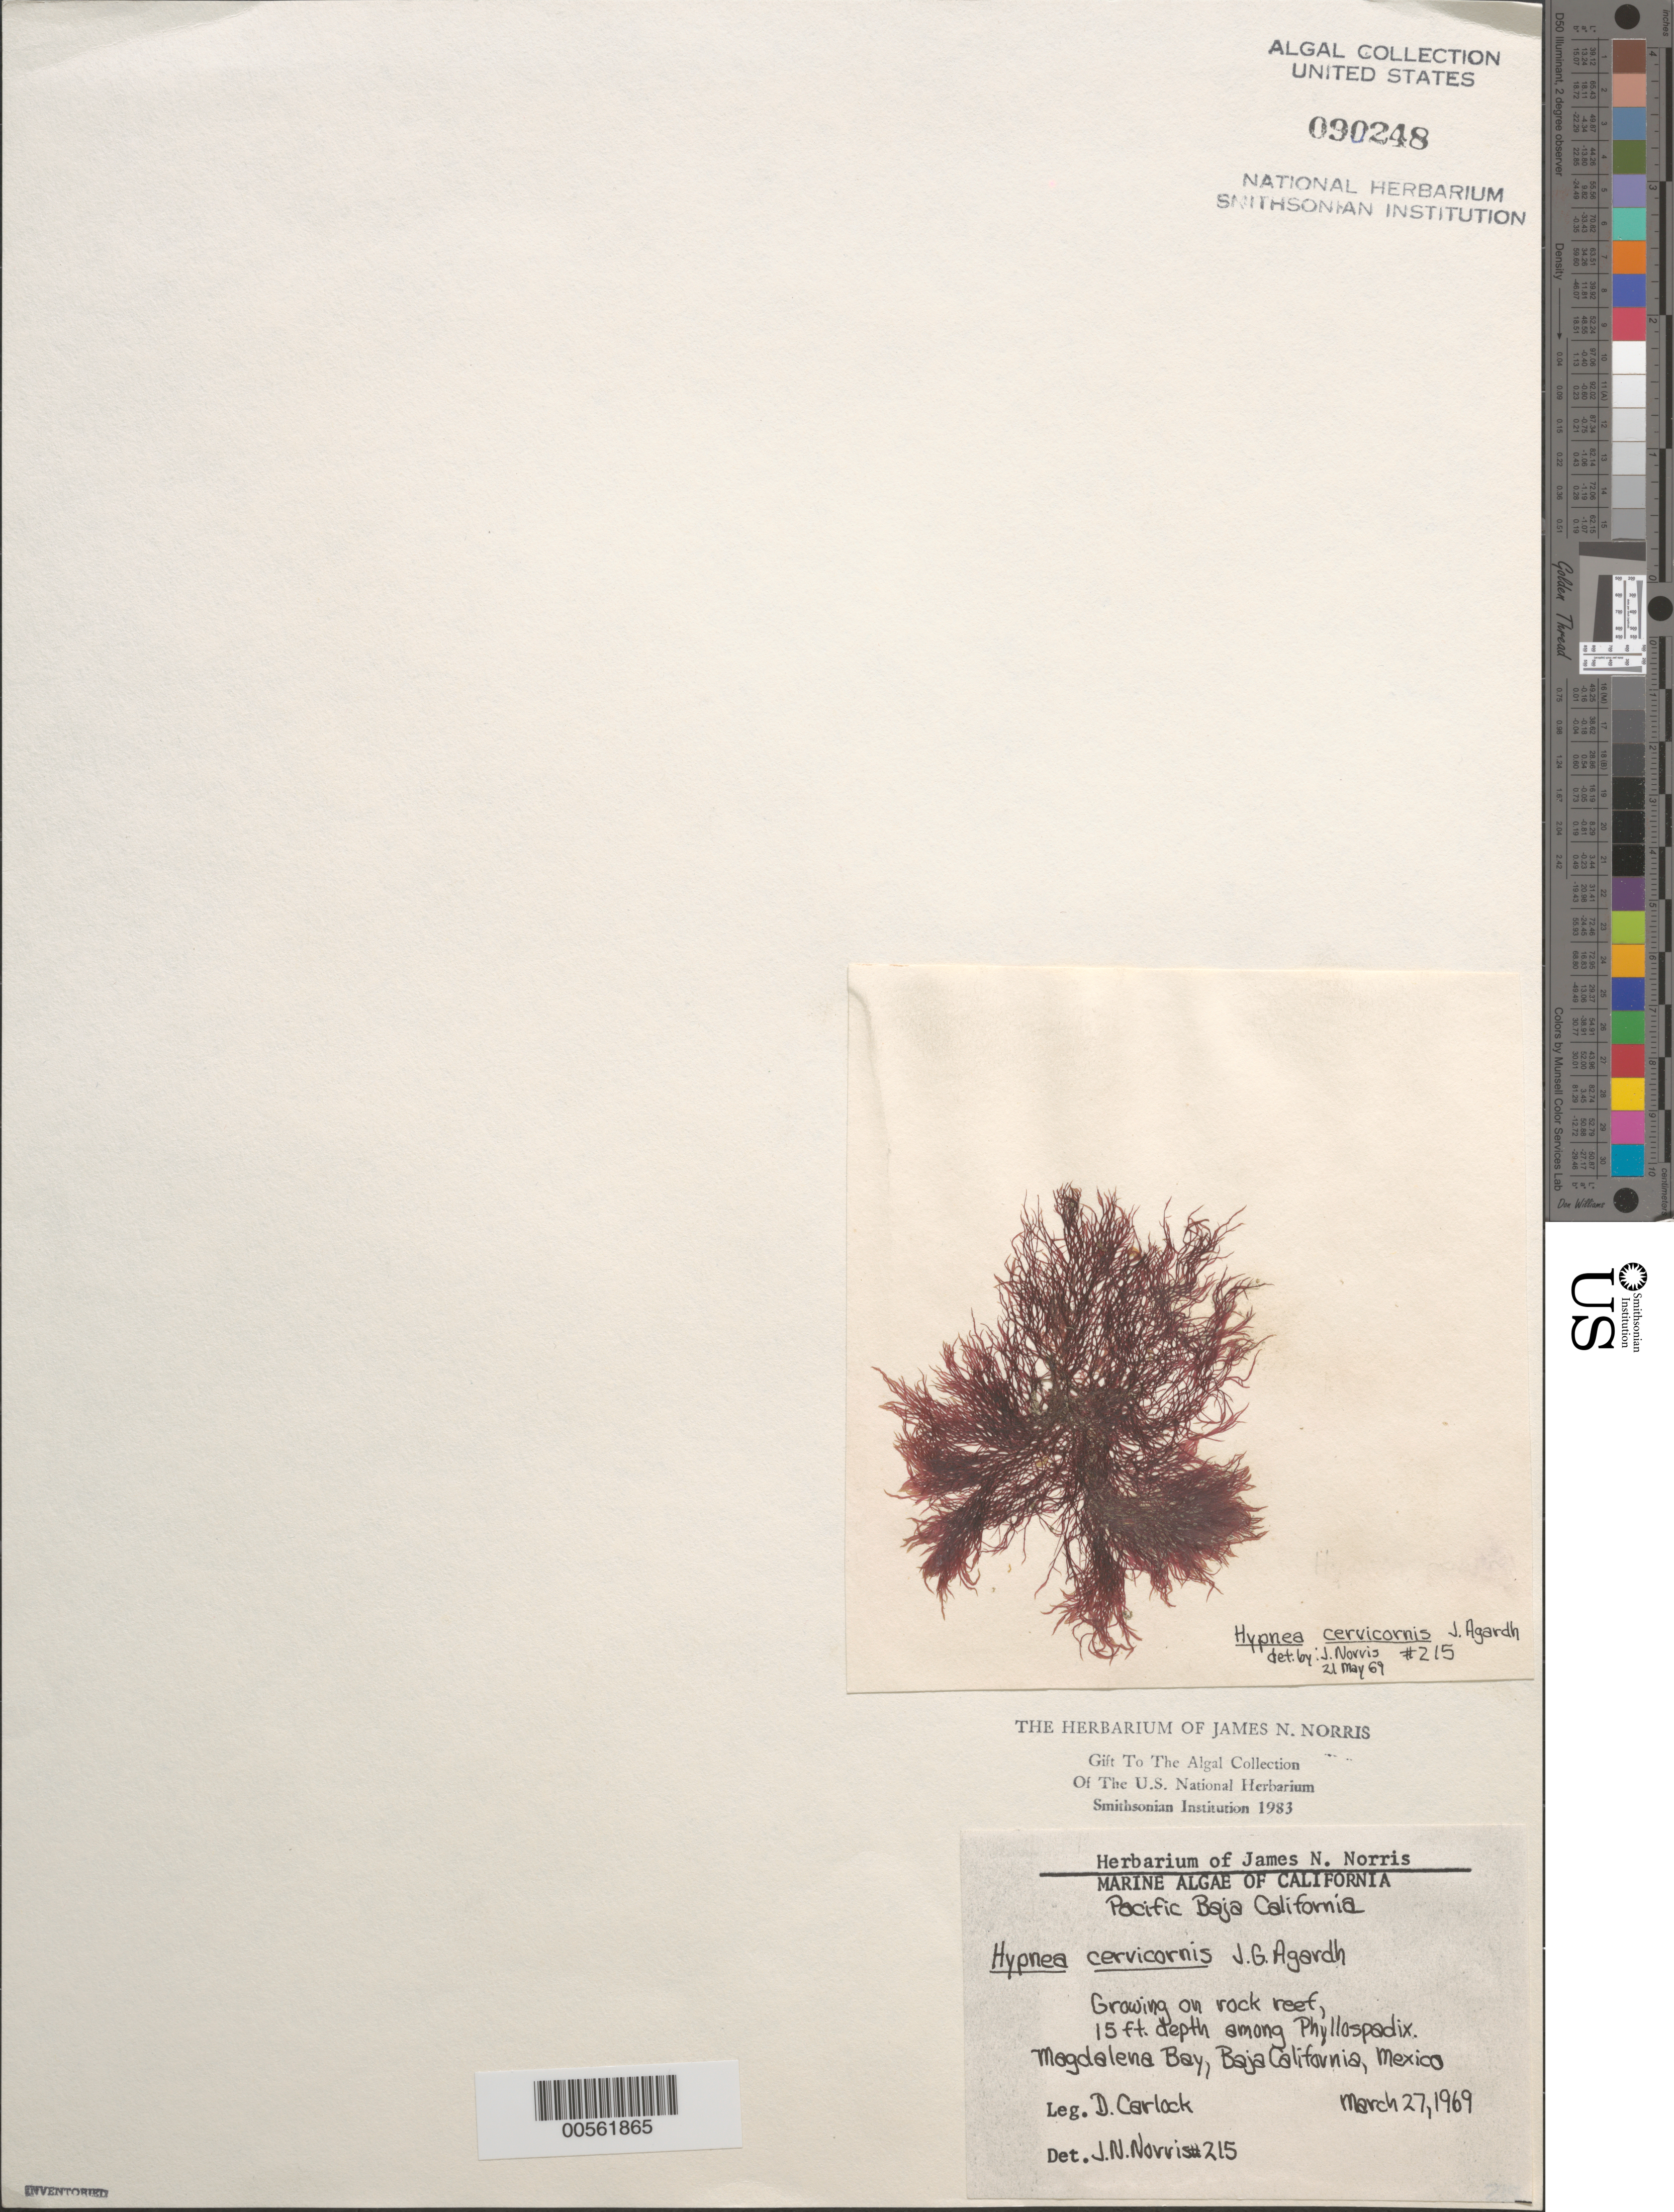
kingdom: Plantae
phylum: Rhodophyta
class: Florideophyceae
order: Gigartinales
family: Cystocloniaceae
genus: Hypnea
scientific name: Hypnea cervicornis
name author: J. Agardh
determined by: Norris, James N.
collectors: D. Carlock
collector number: JN-215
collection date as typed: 27 Mar 1969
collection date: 1969-03-27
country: Mexico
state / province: Baja California Sur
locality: Bahia Magdalena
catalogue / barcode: US 90248